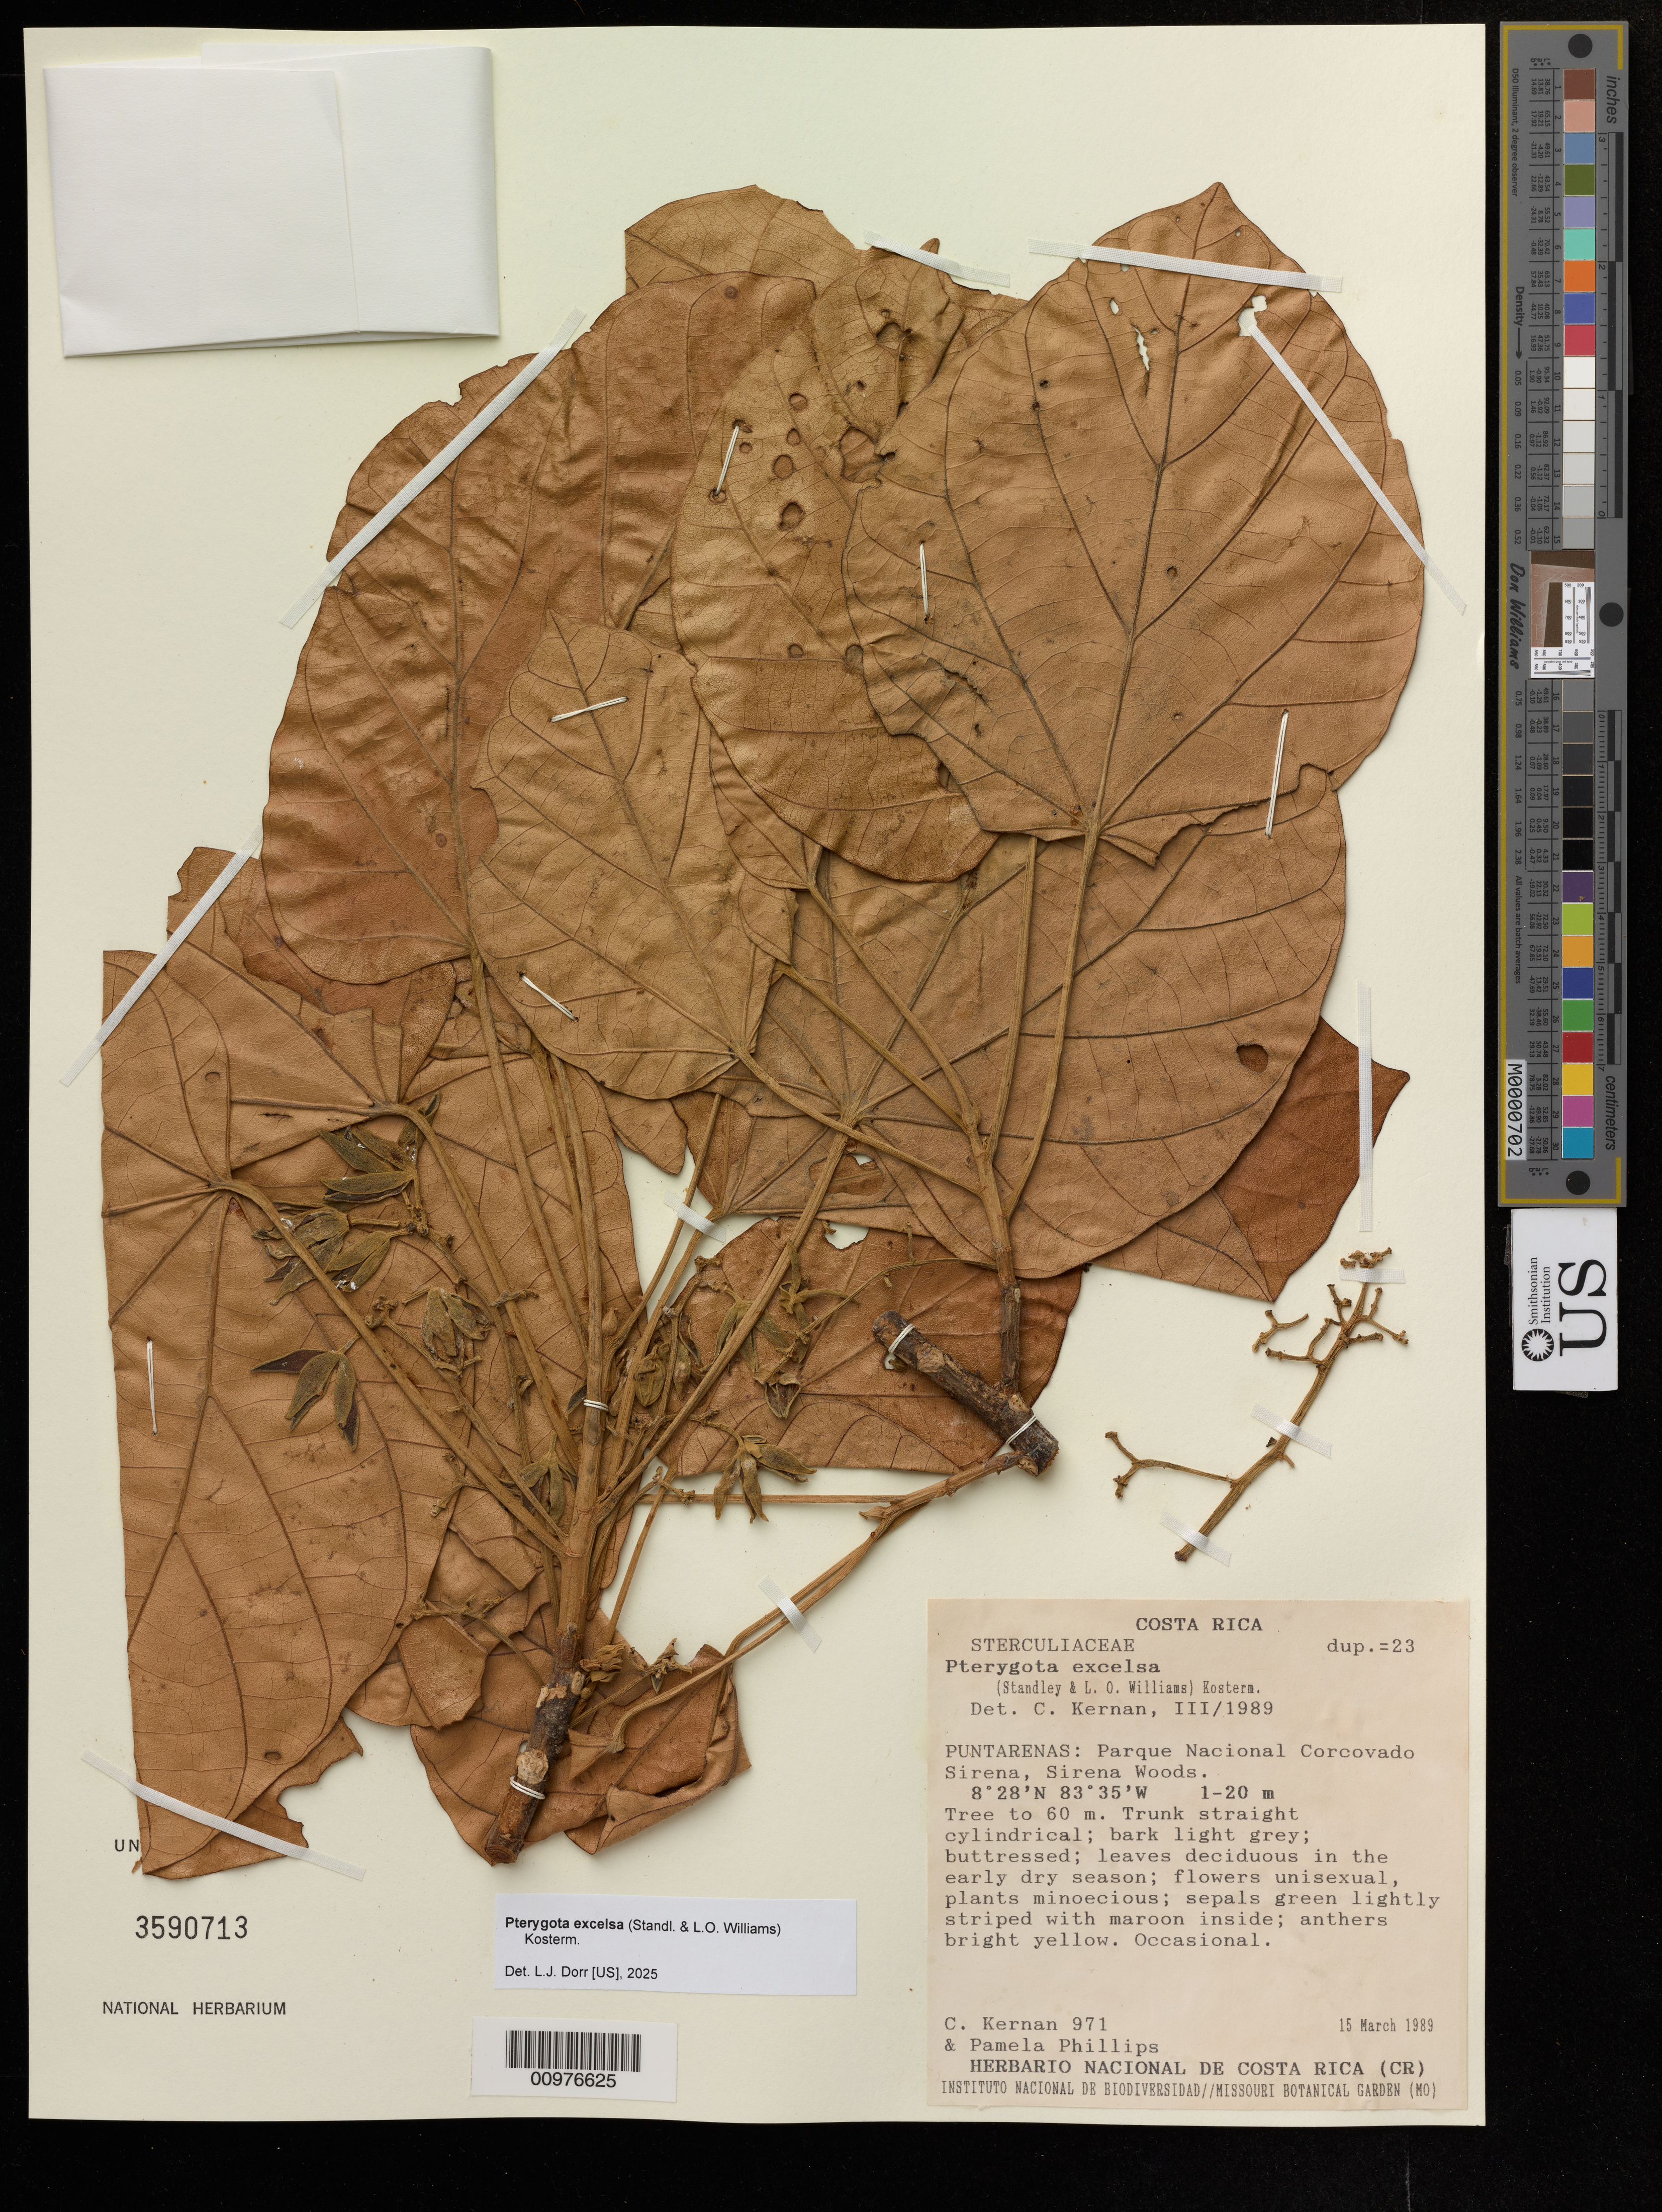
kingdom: Plantae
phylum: Tracheophyta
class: Magnoliopsida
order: Malvales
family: Malvaceae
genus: Pterygota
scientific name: Pterygota excelsa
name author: (Standl. & L.O. Williams) Kosterm.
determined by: Dorr, L. J., (BOT), Smithsonian Institution - National Museum of Natural History (UNITED STATES)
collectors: C. Kernan & P. Phillips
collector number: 971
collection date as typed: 15 March 1989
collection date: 1989-03-15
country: Costa Rica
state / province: Puntarenas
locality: Parque Nacional Corcovado, Sirena, Sirrena Woods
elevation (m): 0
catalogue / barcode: US 3590713